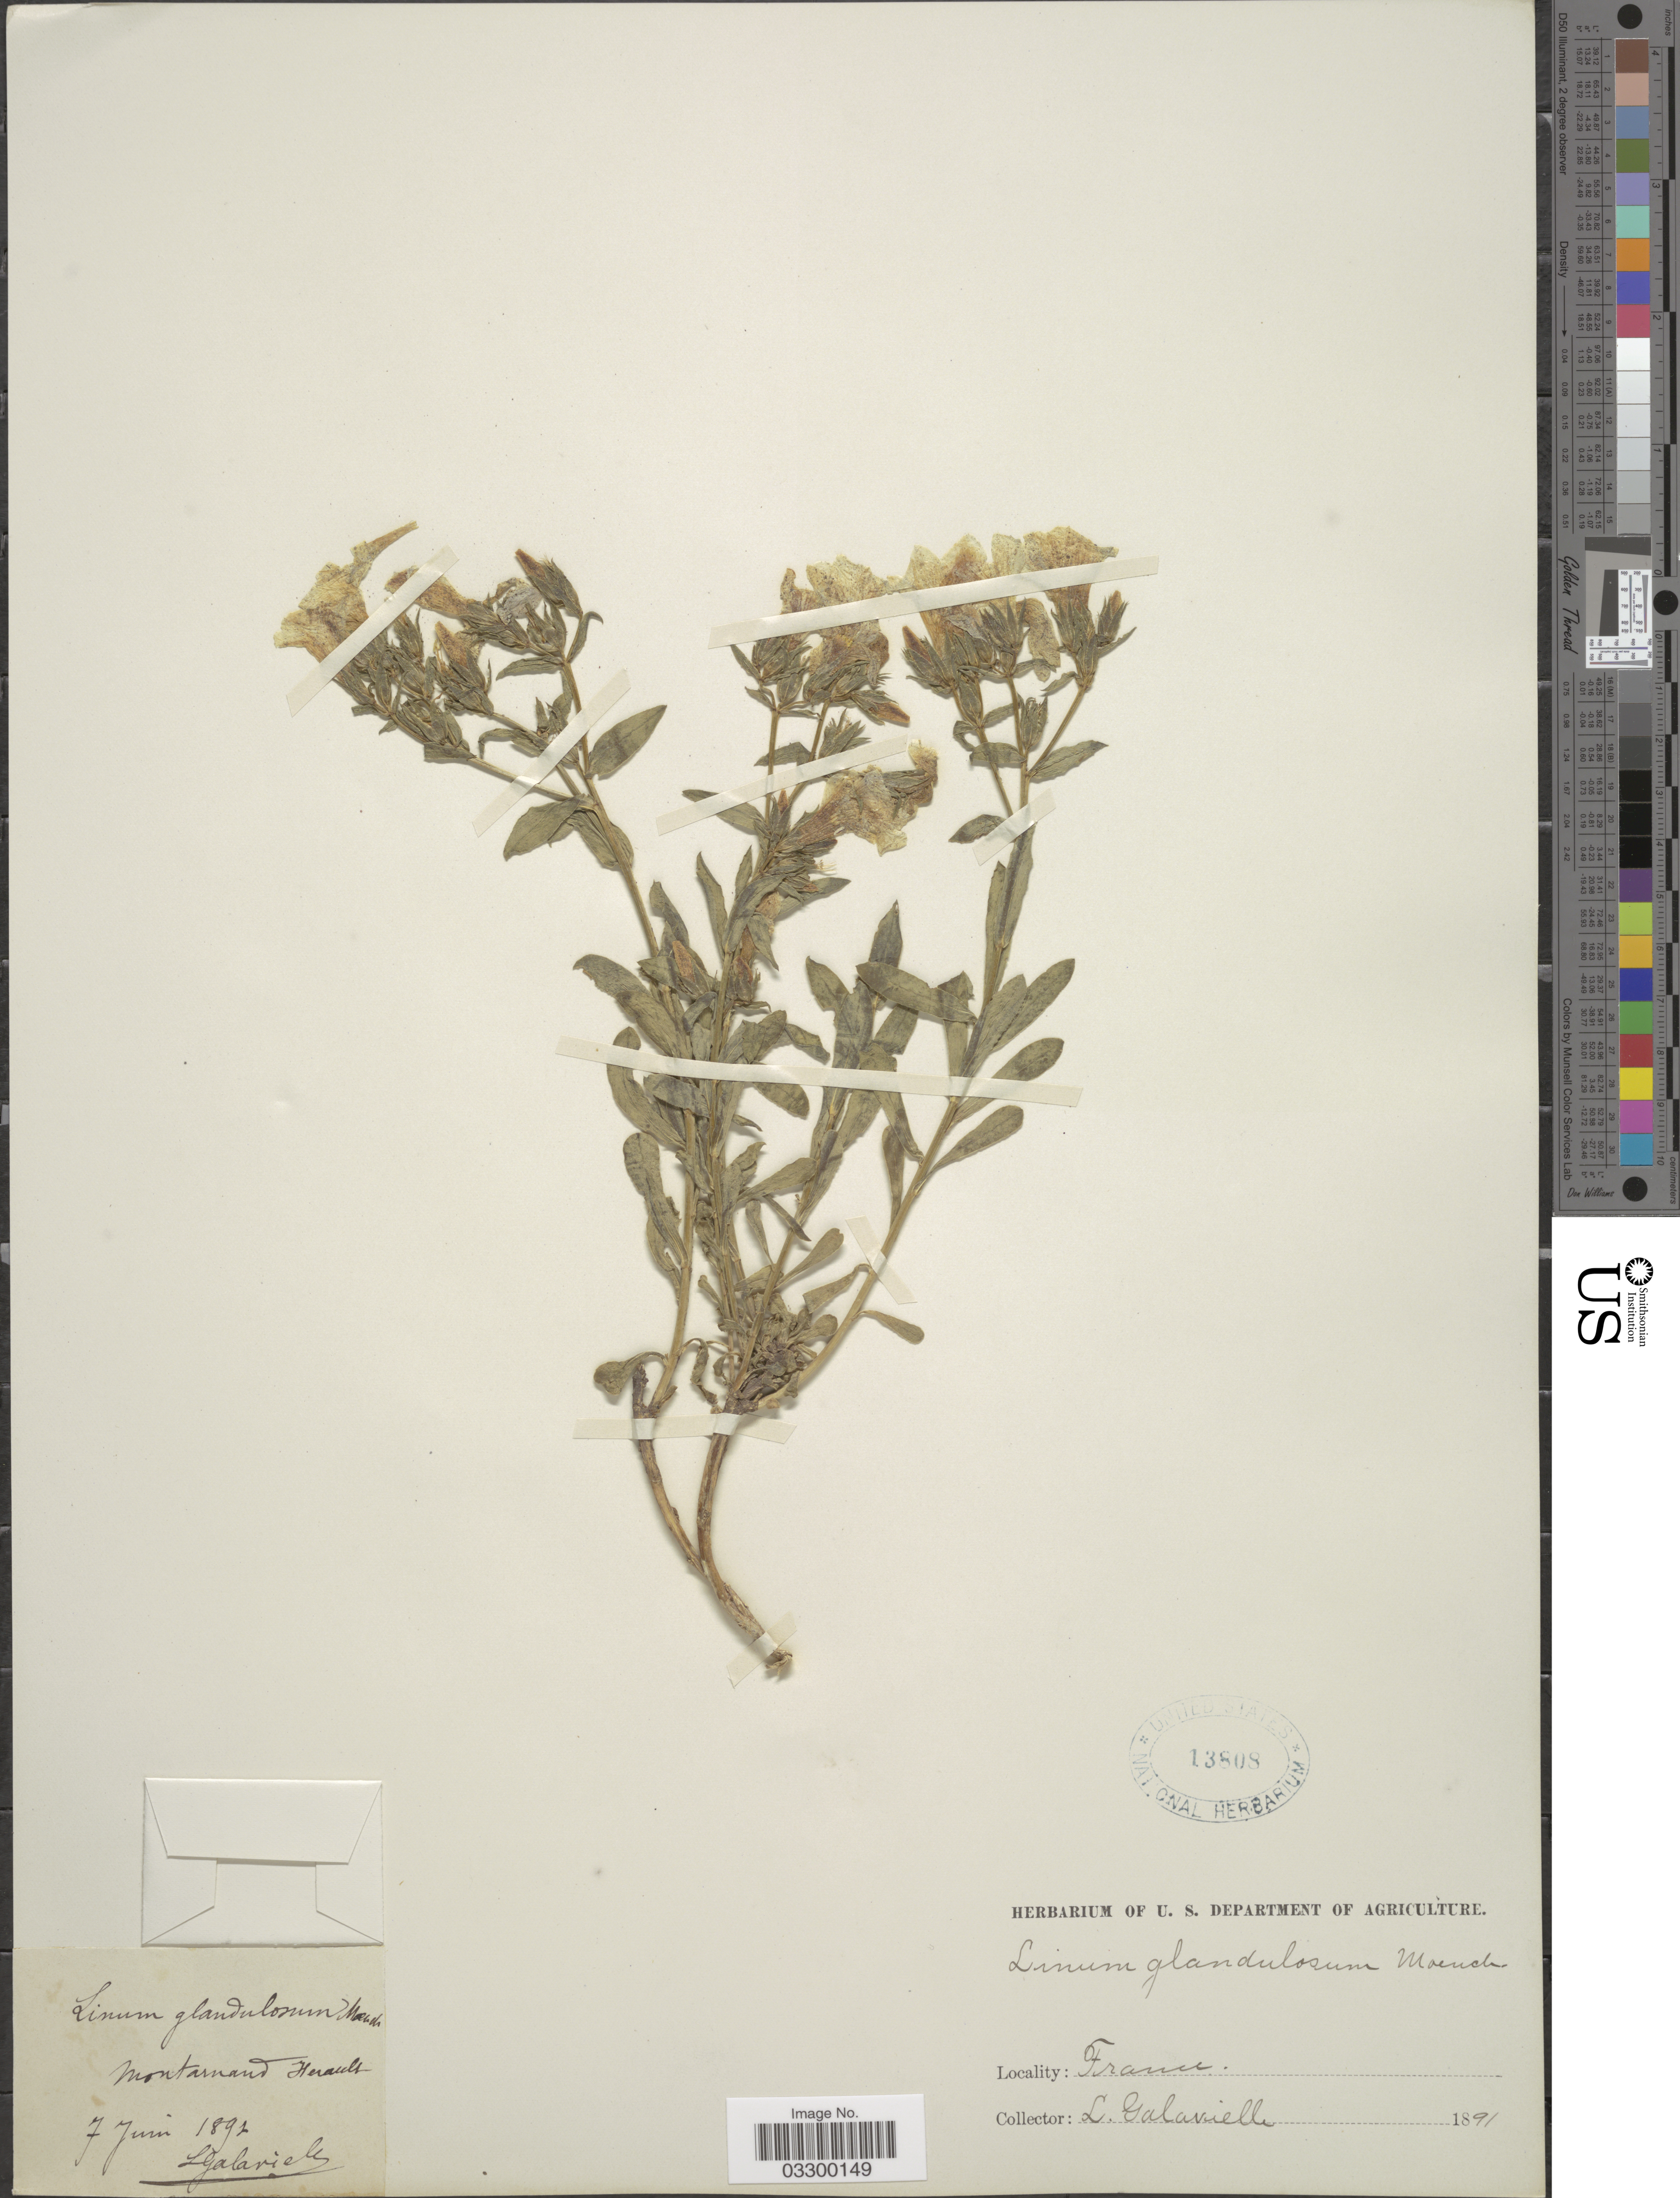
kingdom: Plantae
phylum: Tracheophyta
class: Magnoliopsida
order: Malpighiales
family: Linaceae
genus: Linum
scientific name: Linum glandulosum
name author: Moench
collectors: L. Galavielle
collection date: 1892-06-07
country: France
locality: Montarnaud Herault.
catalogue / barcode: US 13808